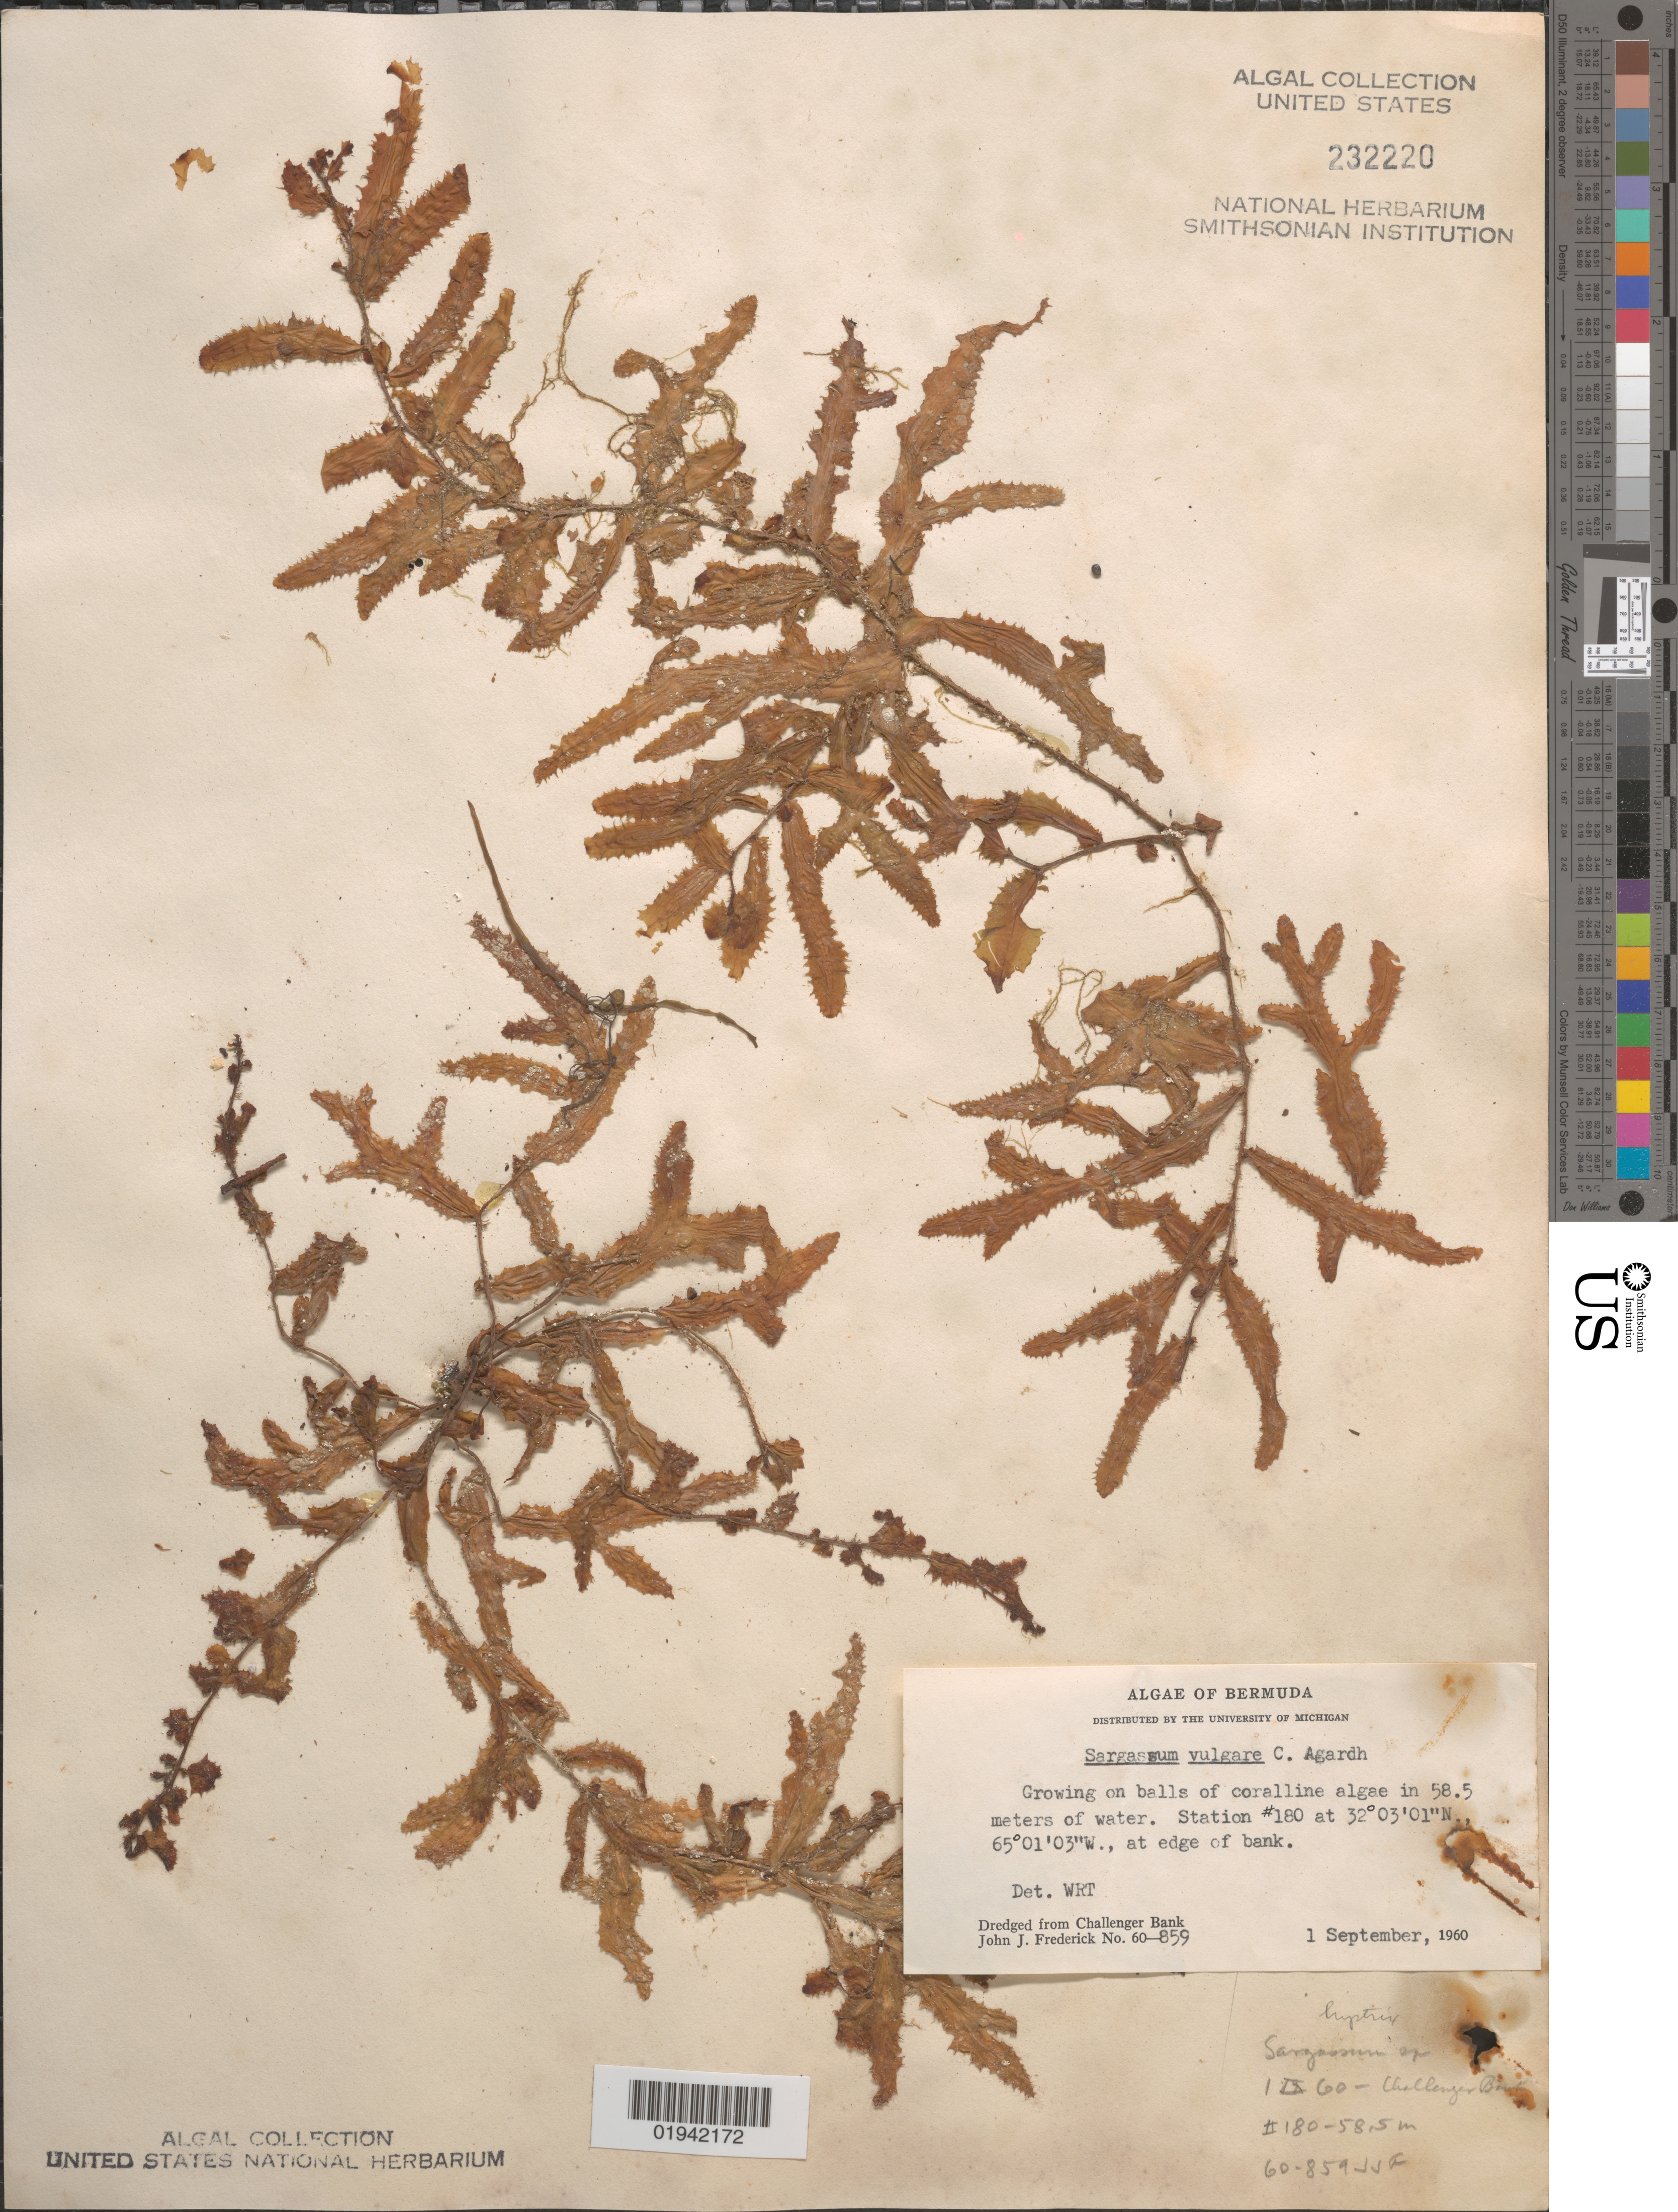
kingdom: Chromista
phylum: Ochrophyta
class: Phaeophyceae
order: Fucales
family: Sargassaceae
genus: Sargassum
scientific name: Sargassum vulgare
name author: C. Agardh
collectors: J. Frederick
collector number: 60-859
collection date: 1960-09-01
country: Bermuda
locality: Station #180, at edge of bank. Dredged from Challenger Bank.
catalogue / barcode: US 232220